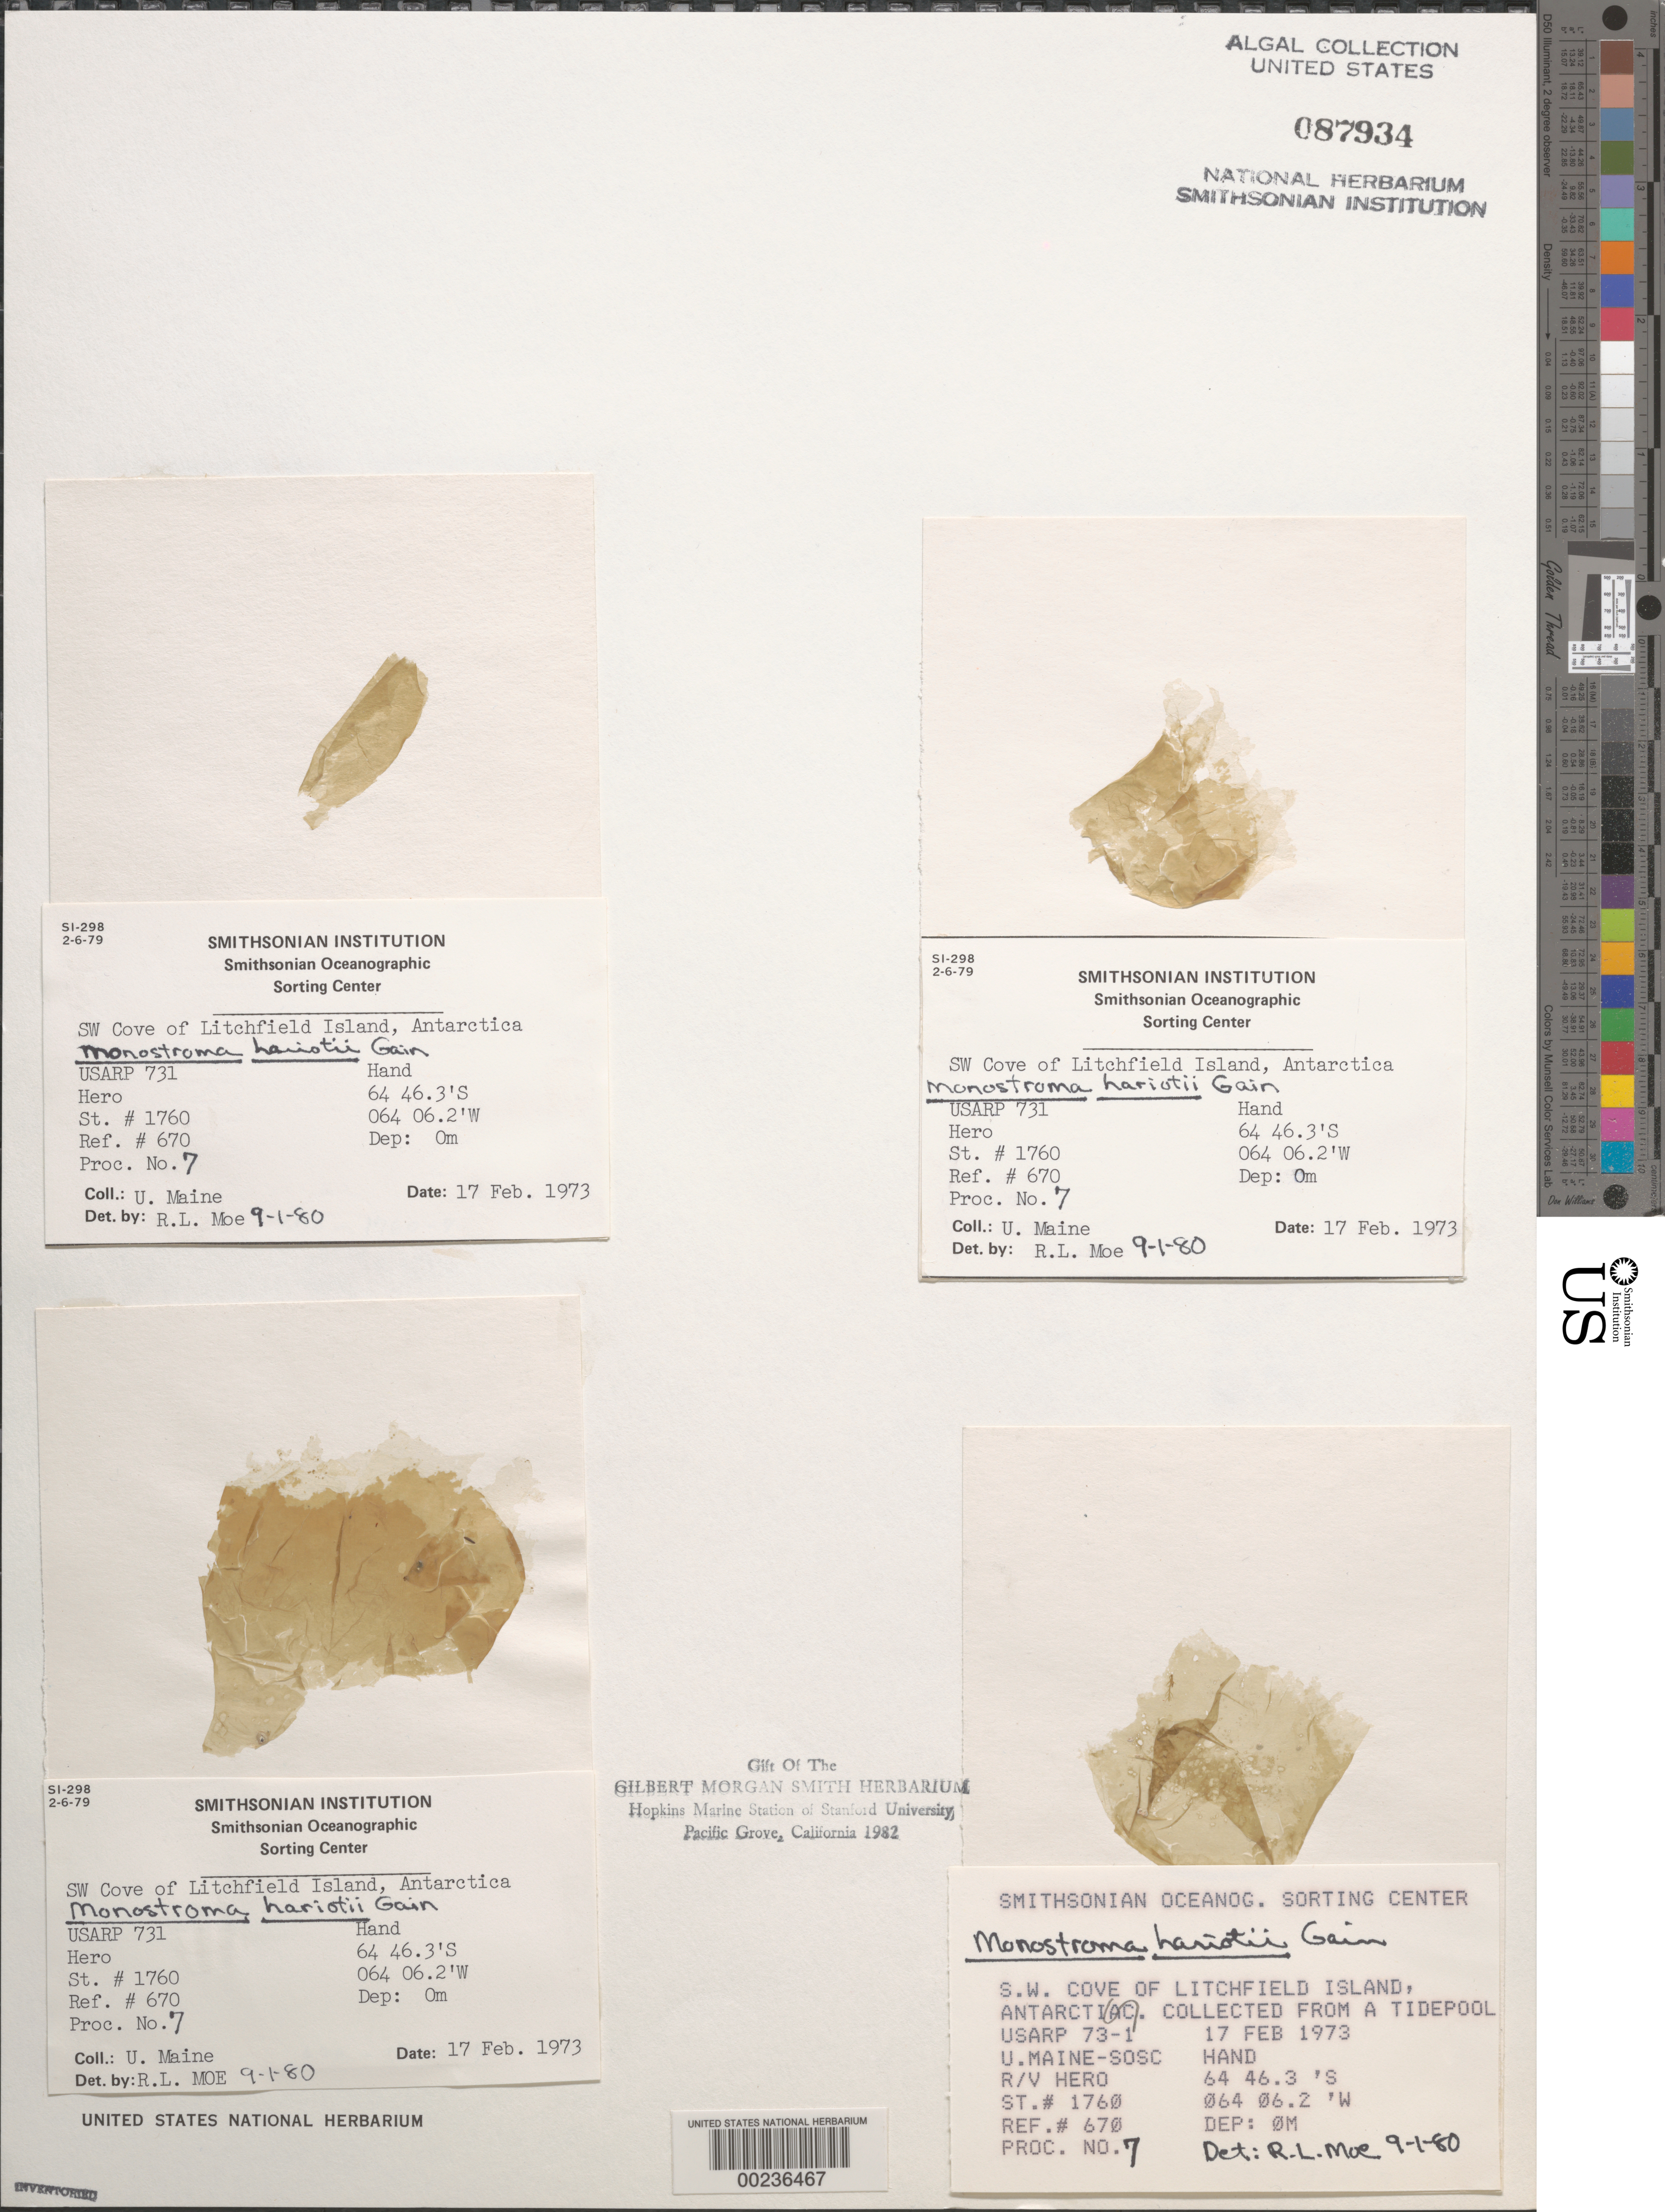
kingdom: Plantae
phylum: Chlorophyta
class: Ulvophyceae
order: Ulvales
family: Monostromataceae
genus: Monostroma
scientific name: Monostroma hariotii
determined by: Moe, R. L.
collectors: University of Maine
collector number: Station 1760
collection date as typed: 17 Feb 1973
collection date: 1973-02-17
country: Antarctica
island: Litchfield Island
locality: Antarctic Peninsula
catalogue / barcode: US 87934